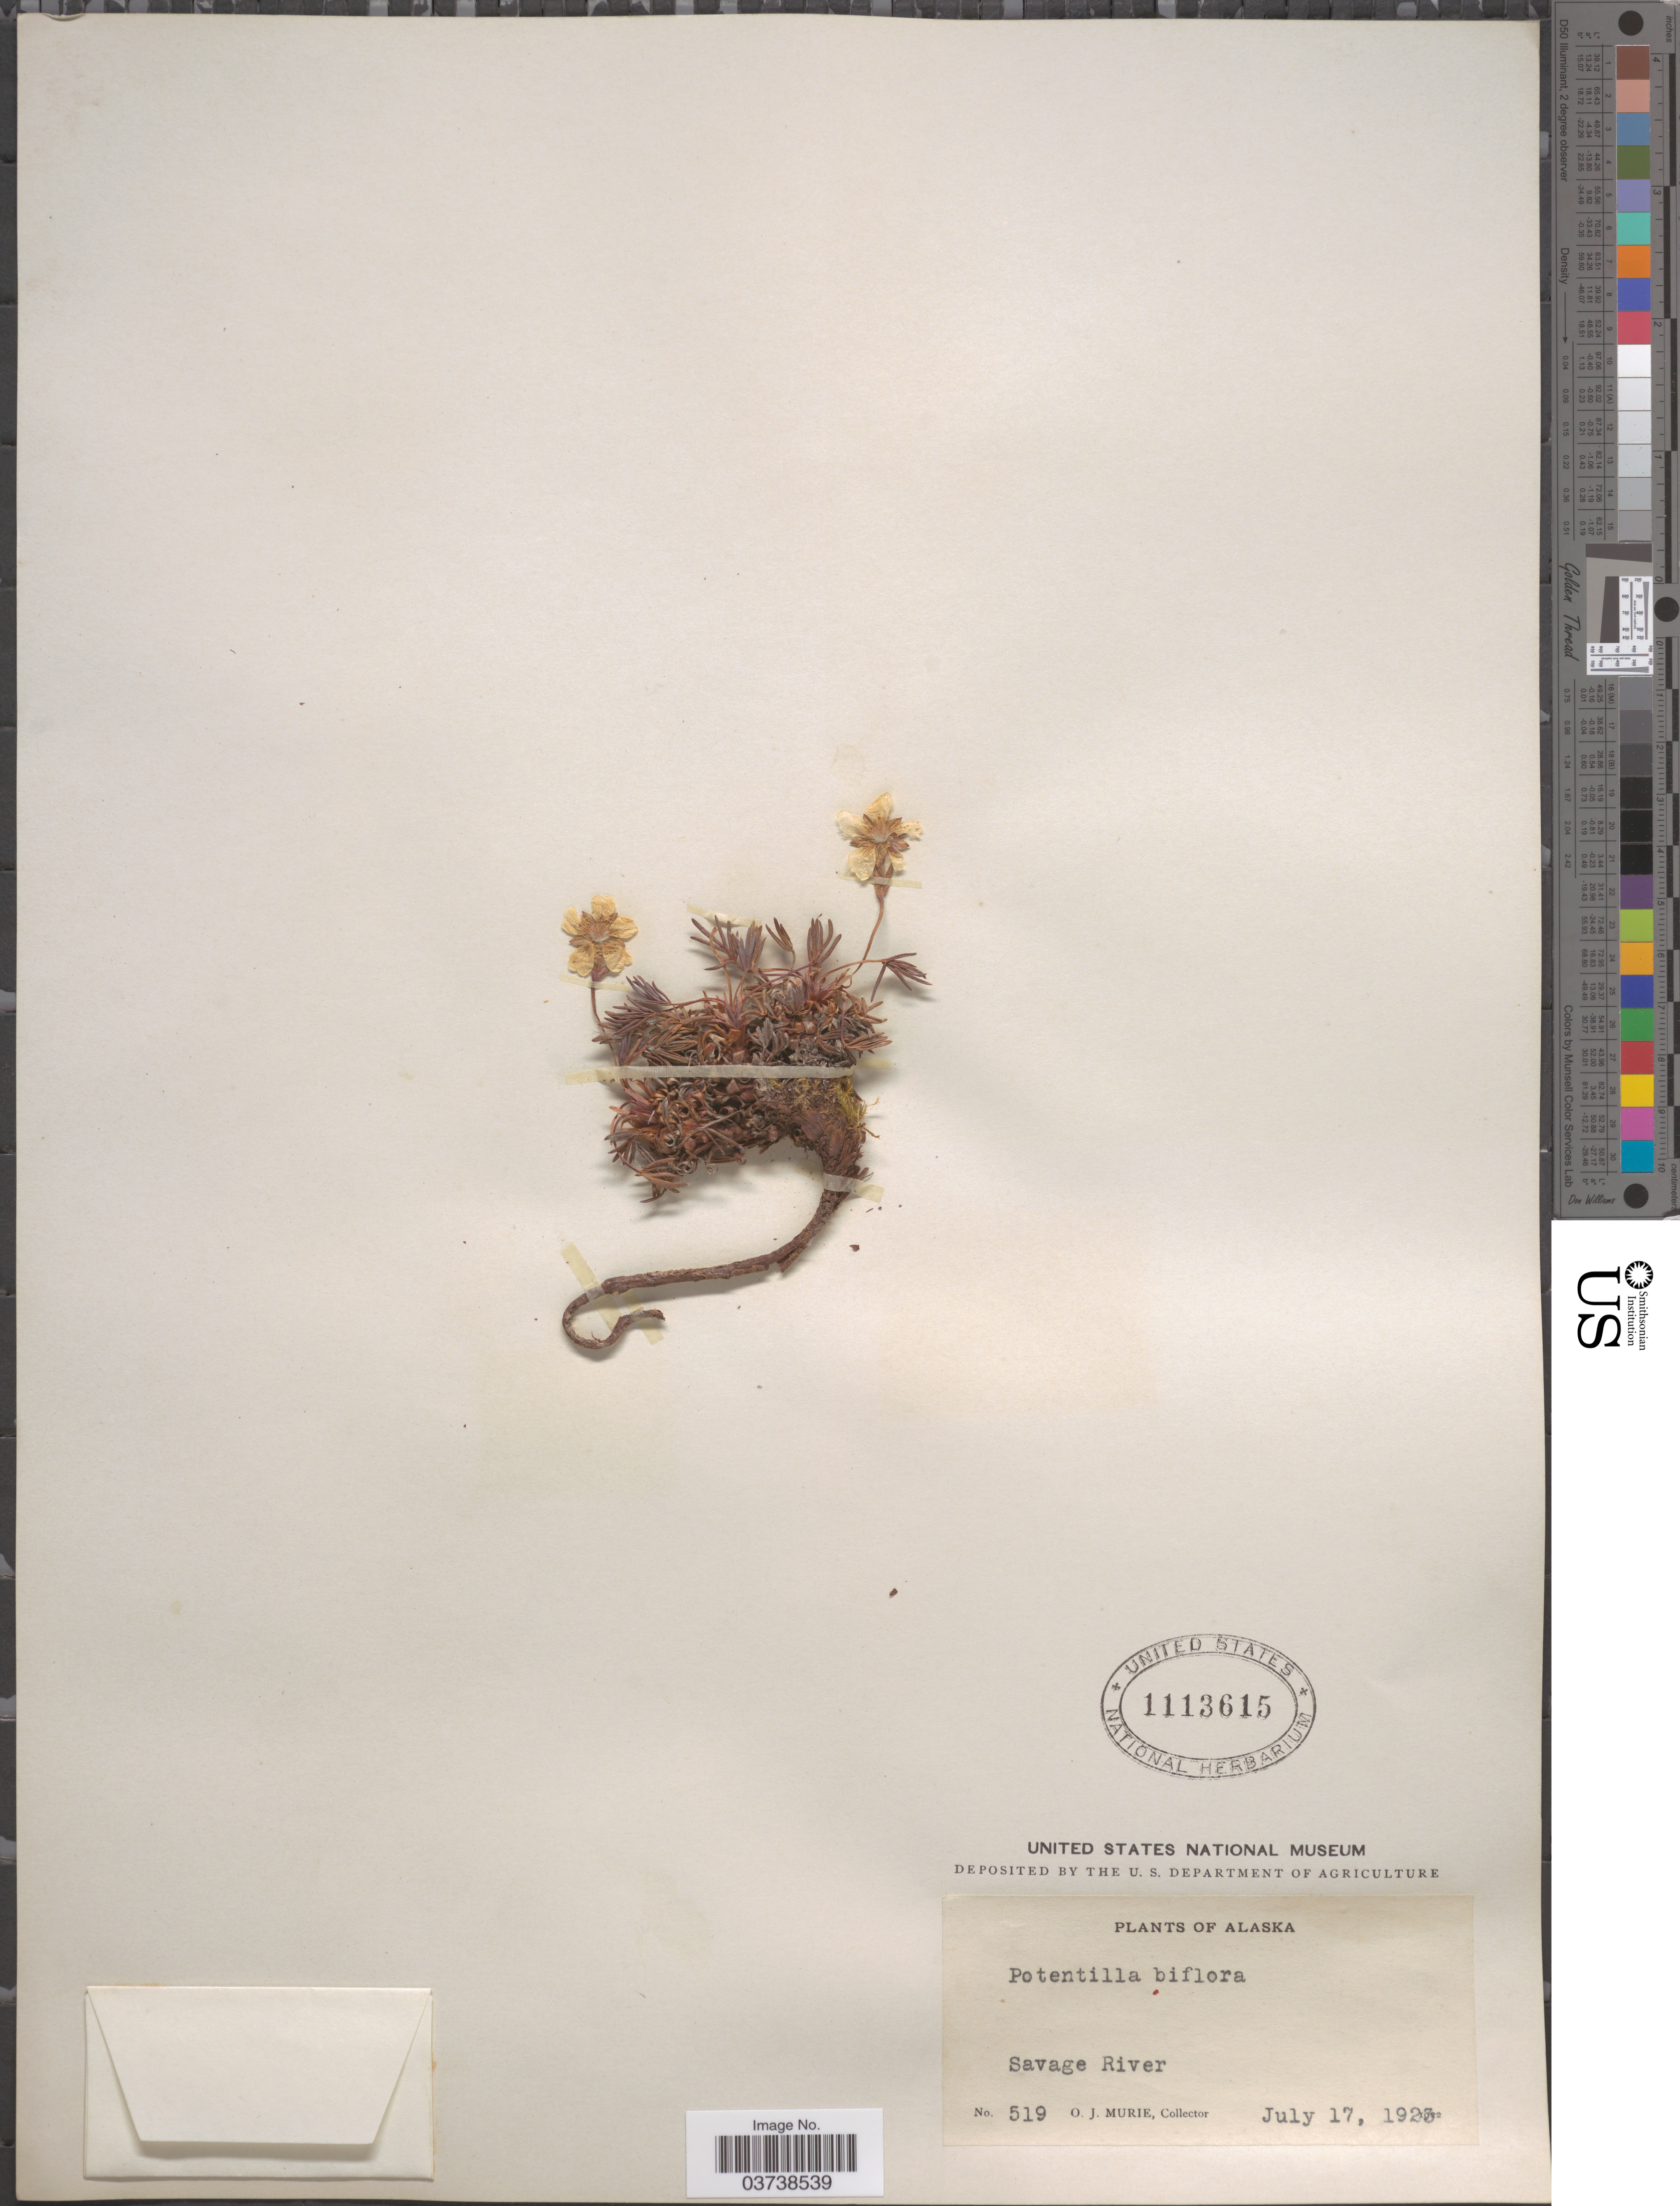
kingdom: Plantae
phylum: Tracheophyta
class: Magnoliopsida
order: Rosales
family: Rosaceae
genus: Potentilla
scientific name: Potentilla biflora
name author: Willd. ex Schltdl.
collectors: O. Murie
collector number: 519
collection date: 1923-07-17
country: United States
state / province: Alaska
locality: Savage River.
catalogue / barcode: US 1113615